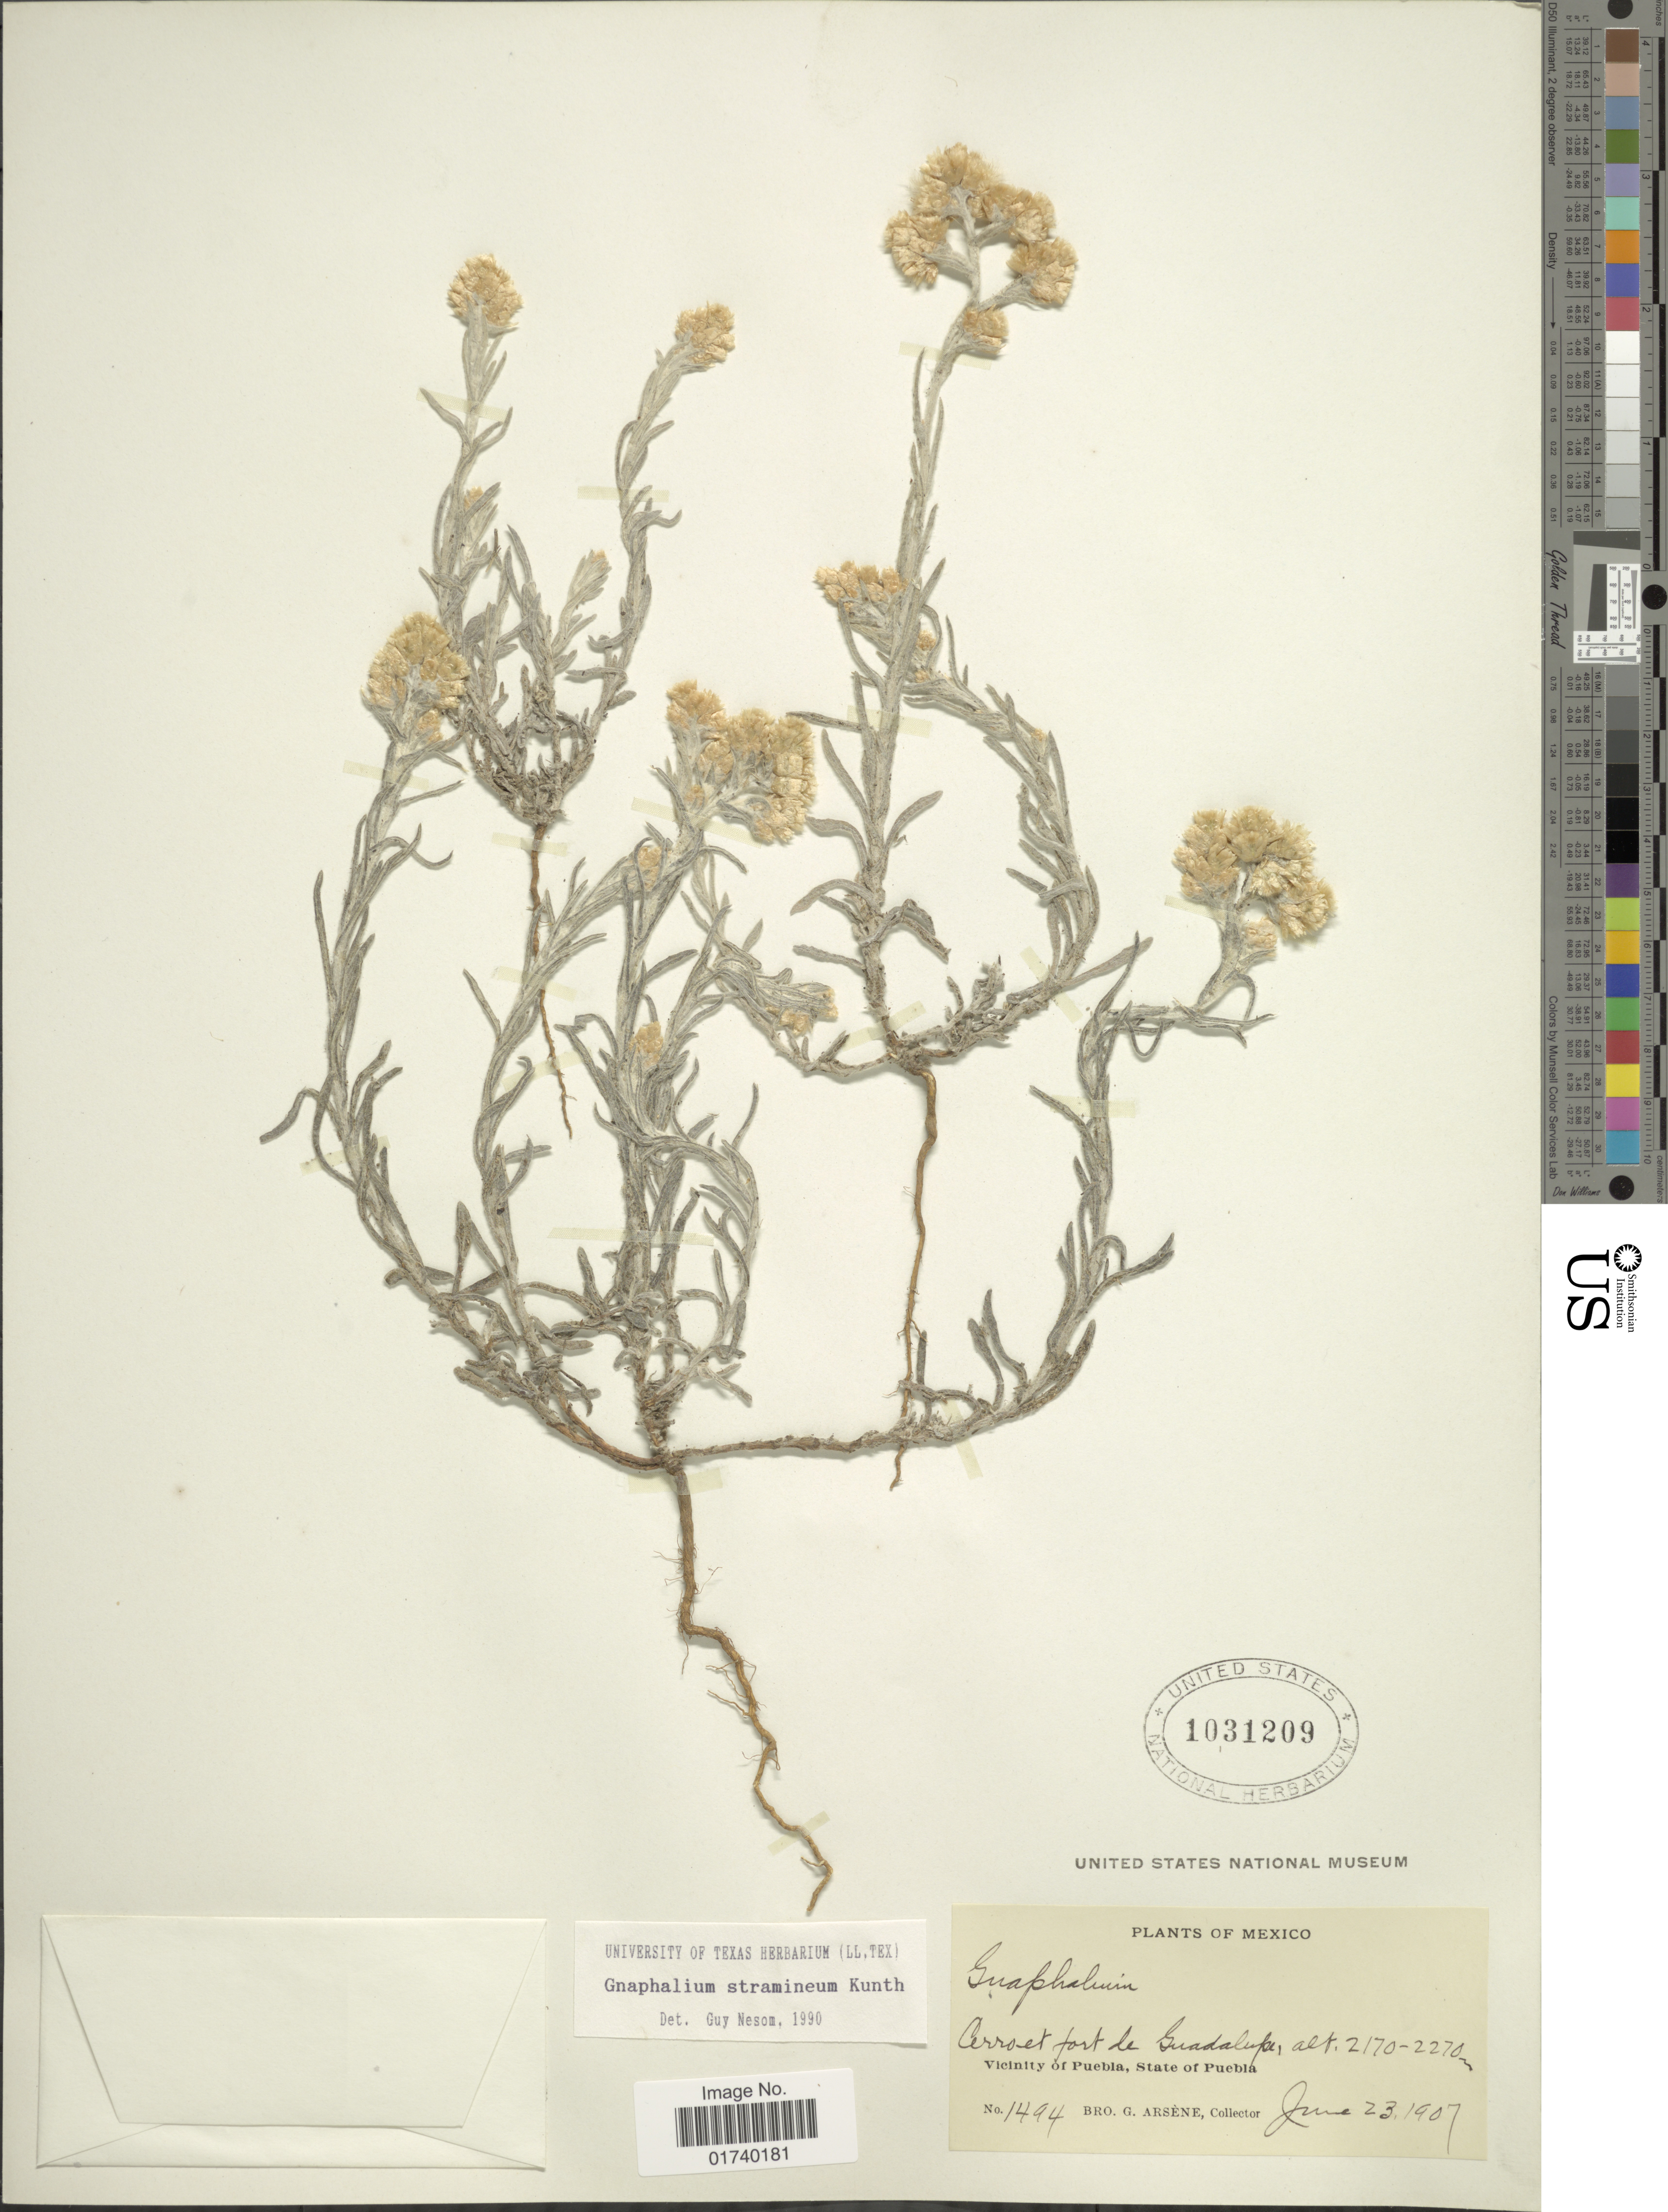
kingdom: Plantae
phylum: Tracheophyta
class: Magnoliopsida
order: Asterales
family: Asteraceae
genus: Pseudognaphalium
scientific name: Pseudognaphalium stramineum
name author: (Kunth) Anderb.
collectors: Bro. G. Arsène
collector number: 1494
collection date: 1907-06-23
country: Mexico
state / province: Puebla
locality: Cerro et fort de Guadalupe, vicinity of Puebla, state of Puebla.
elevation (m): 2170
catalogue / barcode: US 1031209